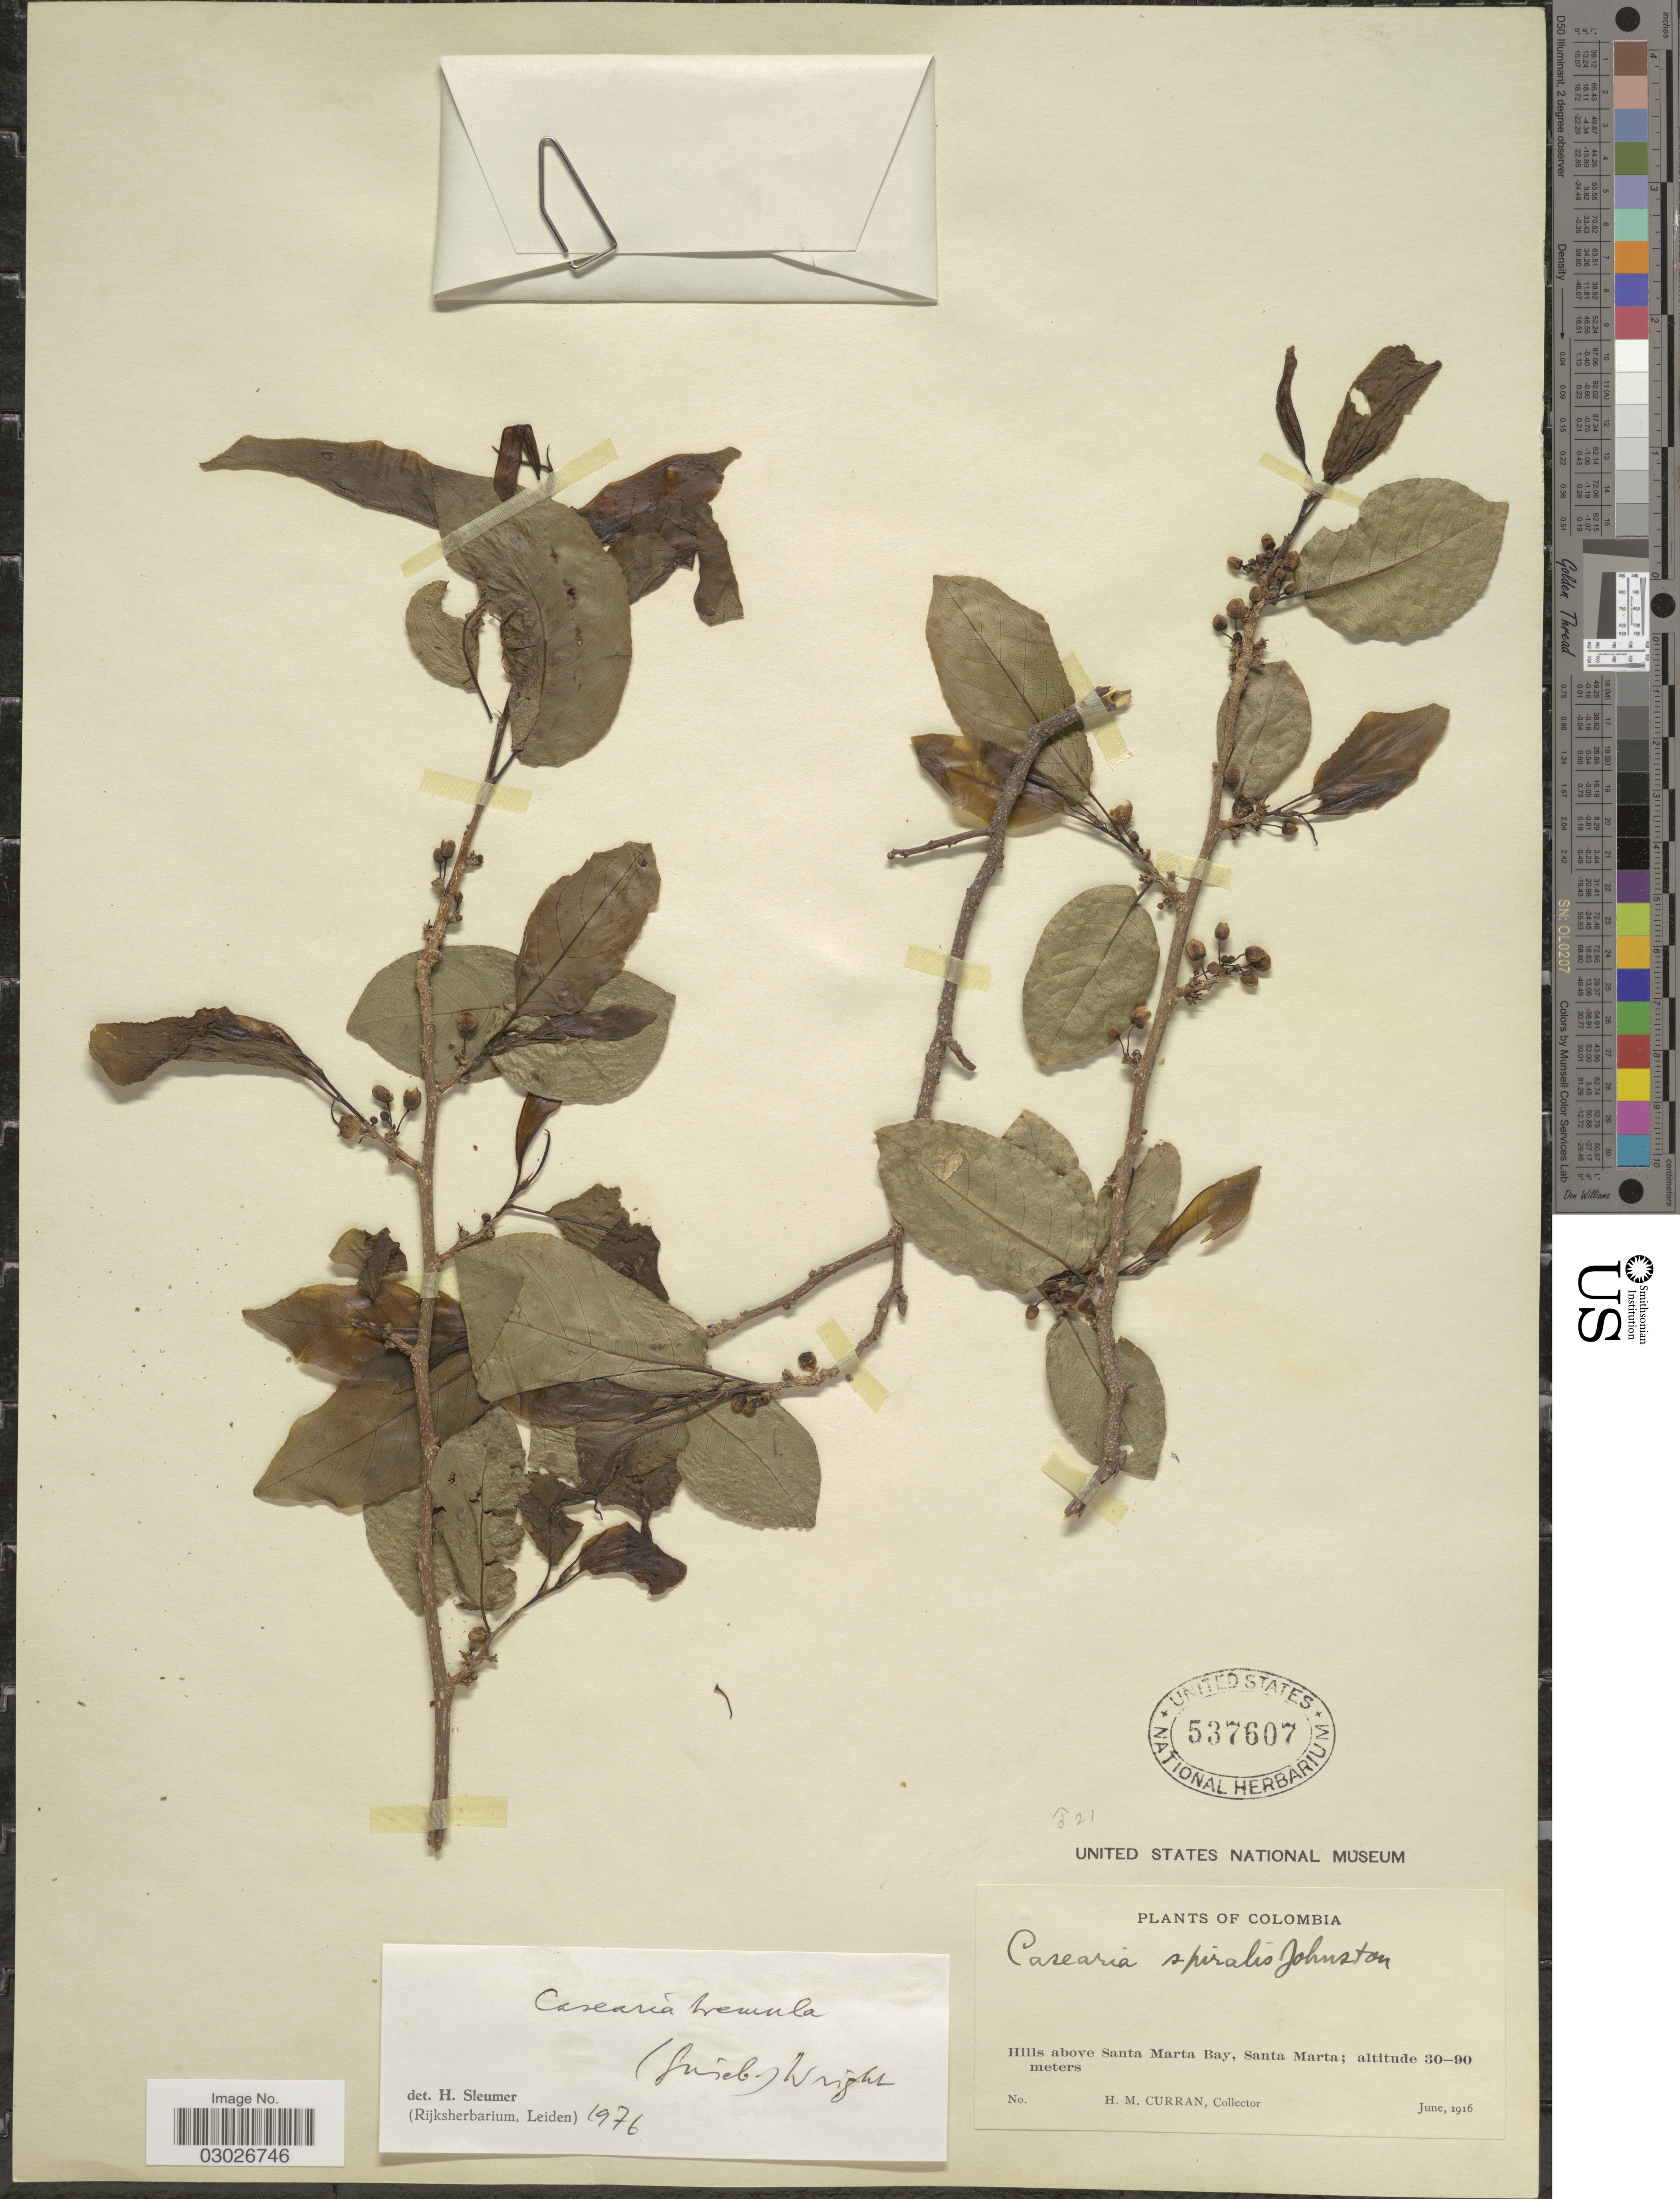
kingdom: Plantae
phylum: Tracheophyta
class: Magnoliopsida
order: Malpighiales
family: Salicaceae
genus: Casearia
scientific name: Casearia tremula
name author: (Griseb.) Griseb. ex C. Wright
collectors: H. M. Curran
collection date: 1916-06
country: Colombia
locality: Hills above Santa Marta Bay, Santa Marta.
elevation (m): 30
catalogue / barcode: US 537607